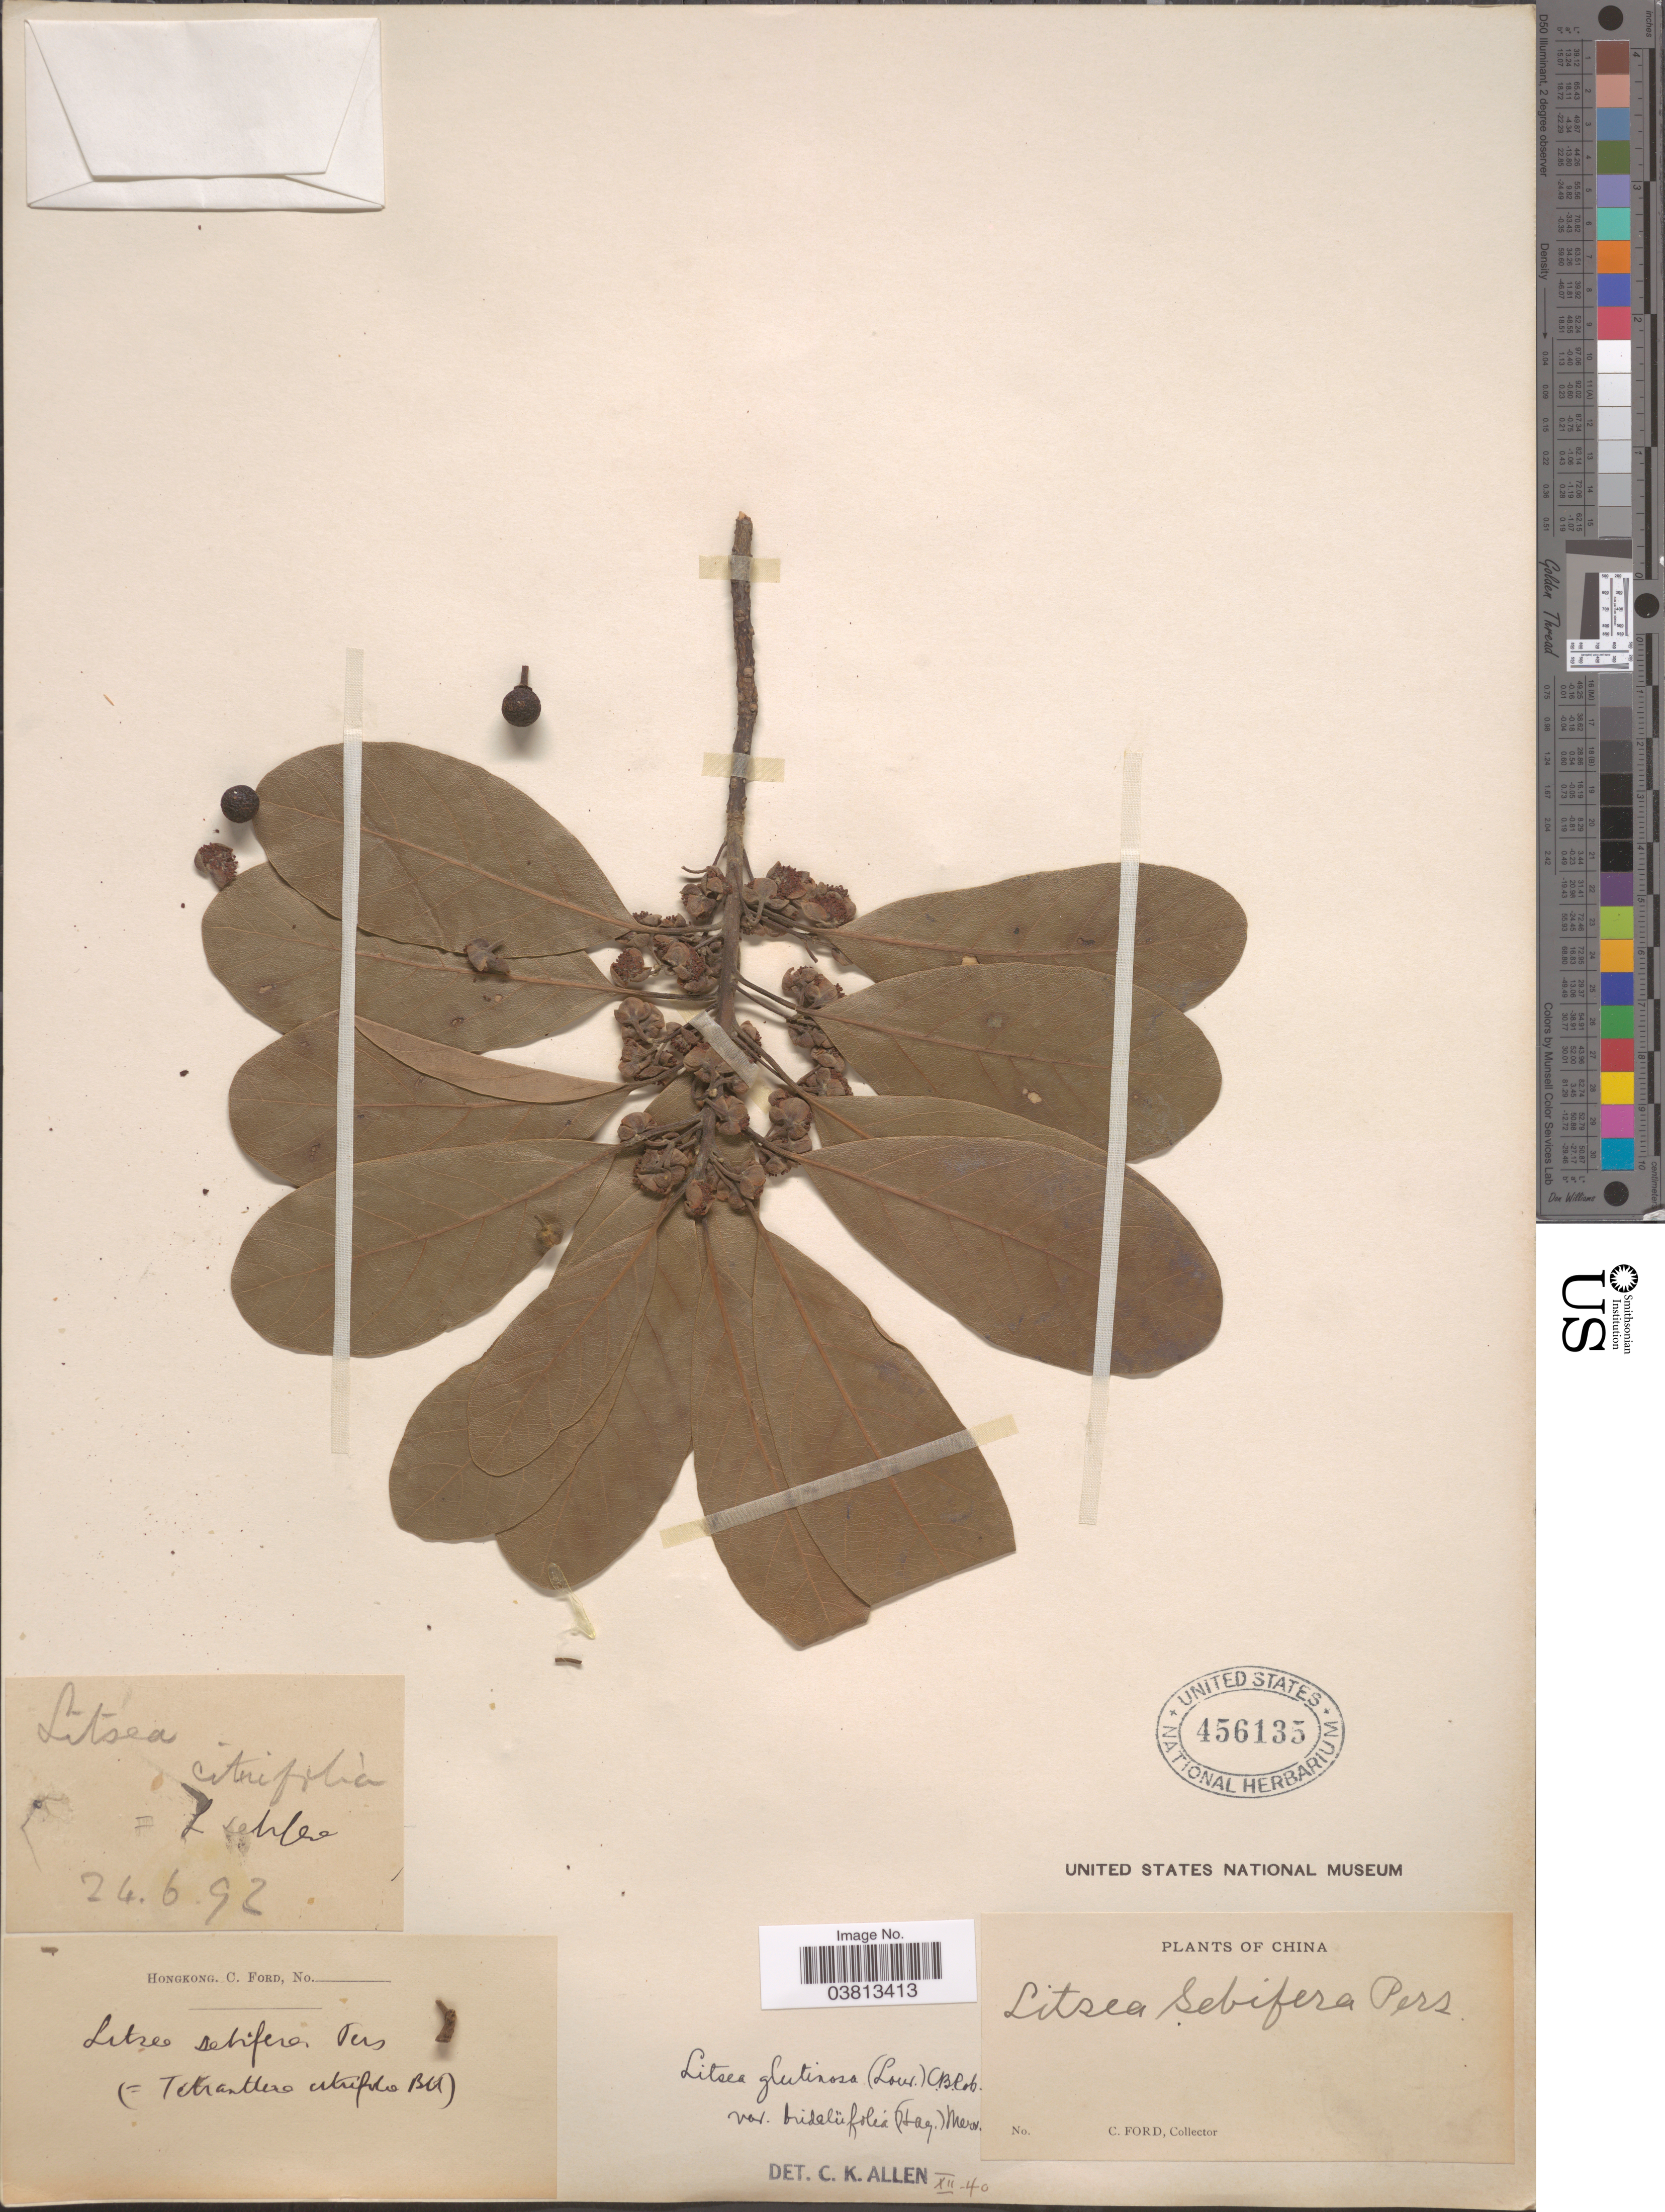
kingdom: Plantae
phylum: Tracheophyta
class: Magnoliopsida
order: Laurales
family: Lauraceae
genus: Litsea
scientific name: Litsea glutinosa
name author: (Lour.) C.B. Rob.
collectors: C. Ford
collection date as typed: Transcribed d/m/y: 24/6/92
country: China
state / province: Hong Kong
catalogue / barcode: US 456135